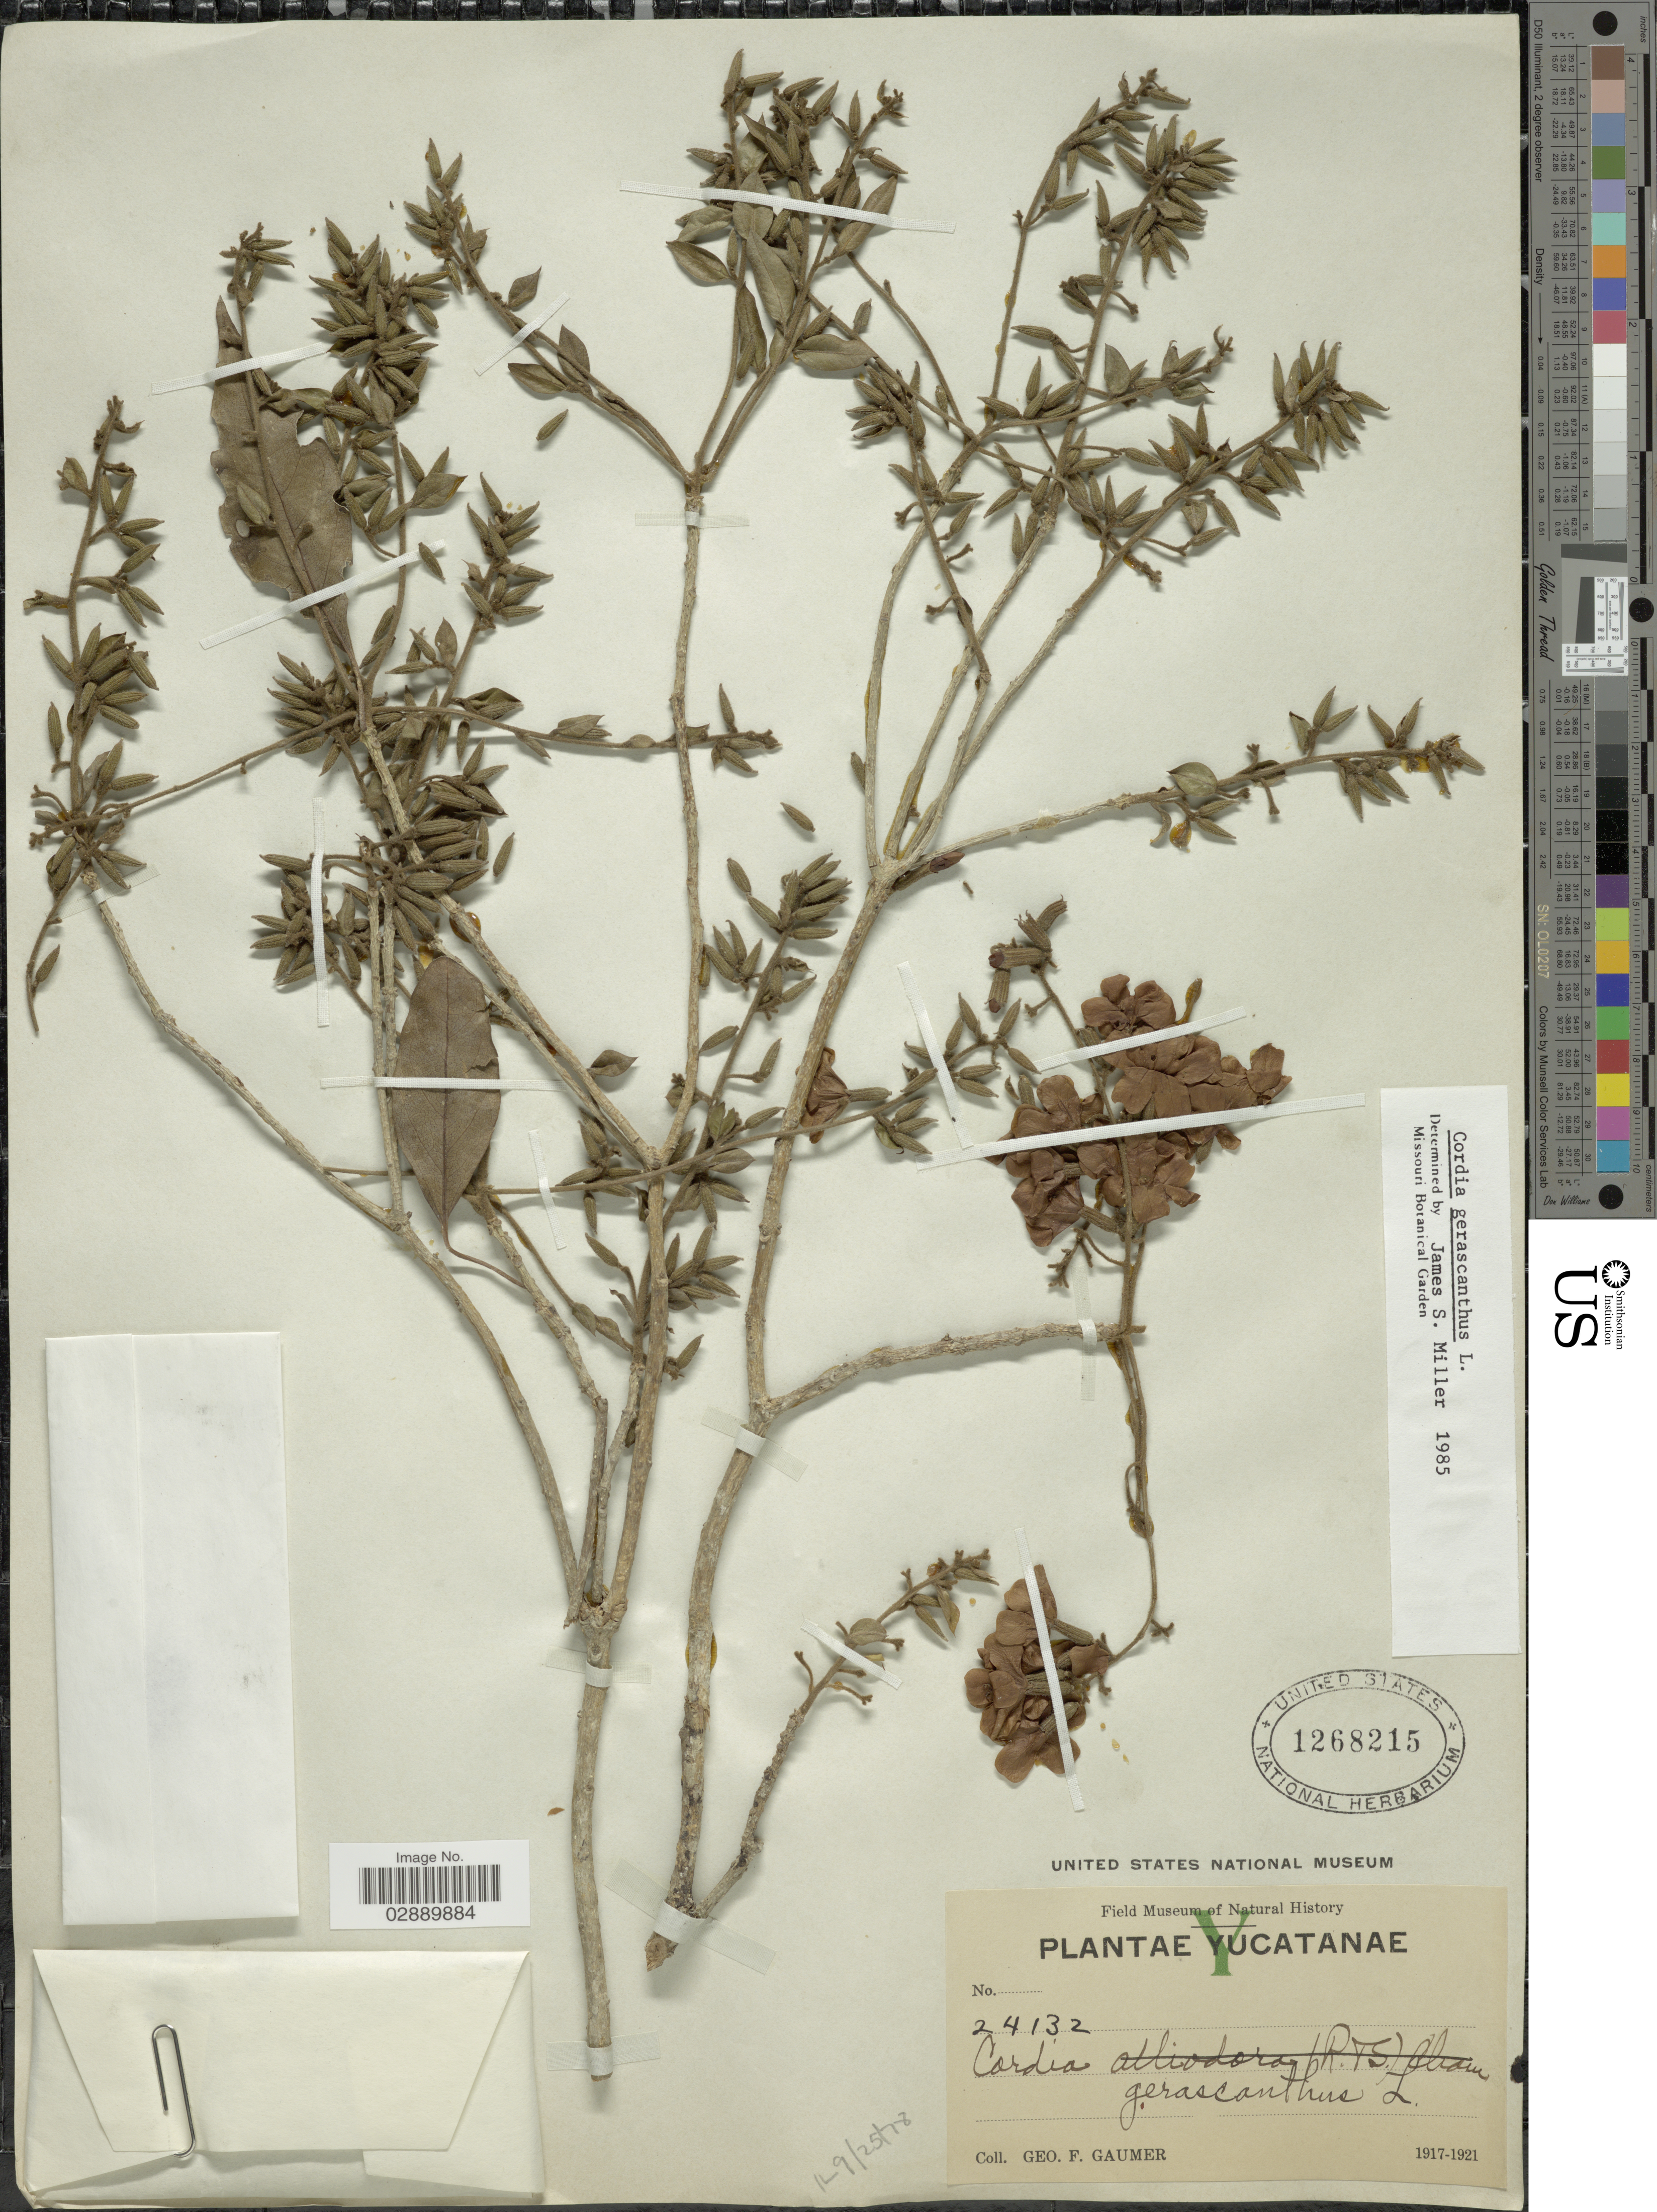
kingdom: Plantae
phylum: Tracheophyta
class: Magnoliopsida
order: Boraginales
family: Cordiaceae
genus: Cordia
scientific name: Cordia gerascanthus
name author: L.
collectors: G. F. Gaumer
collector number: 24132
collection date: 1917/1921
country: Mexico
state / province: Yucatán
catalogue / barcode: US 1268215